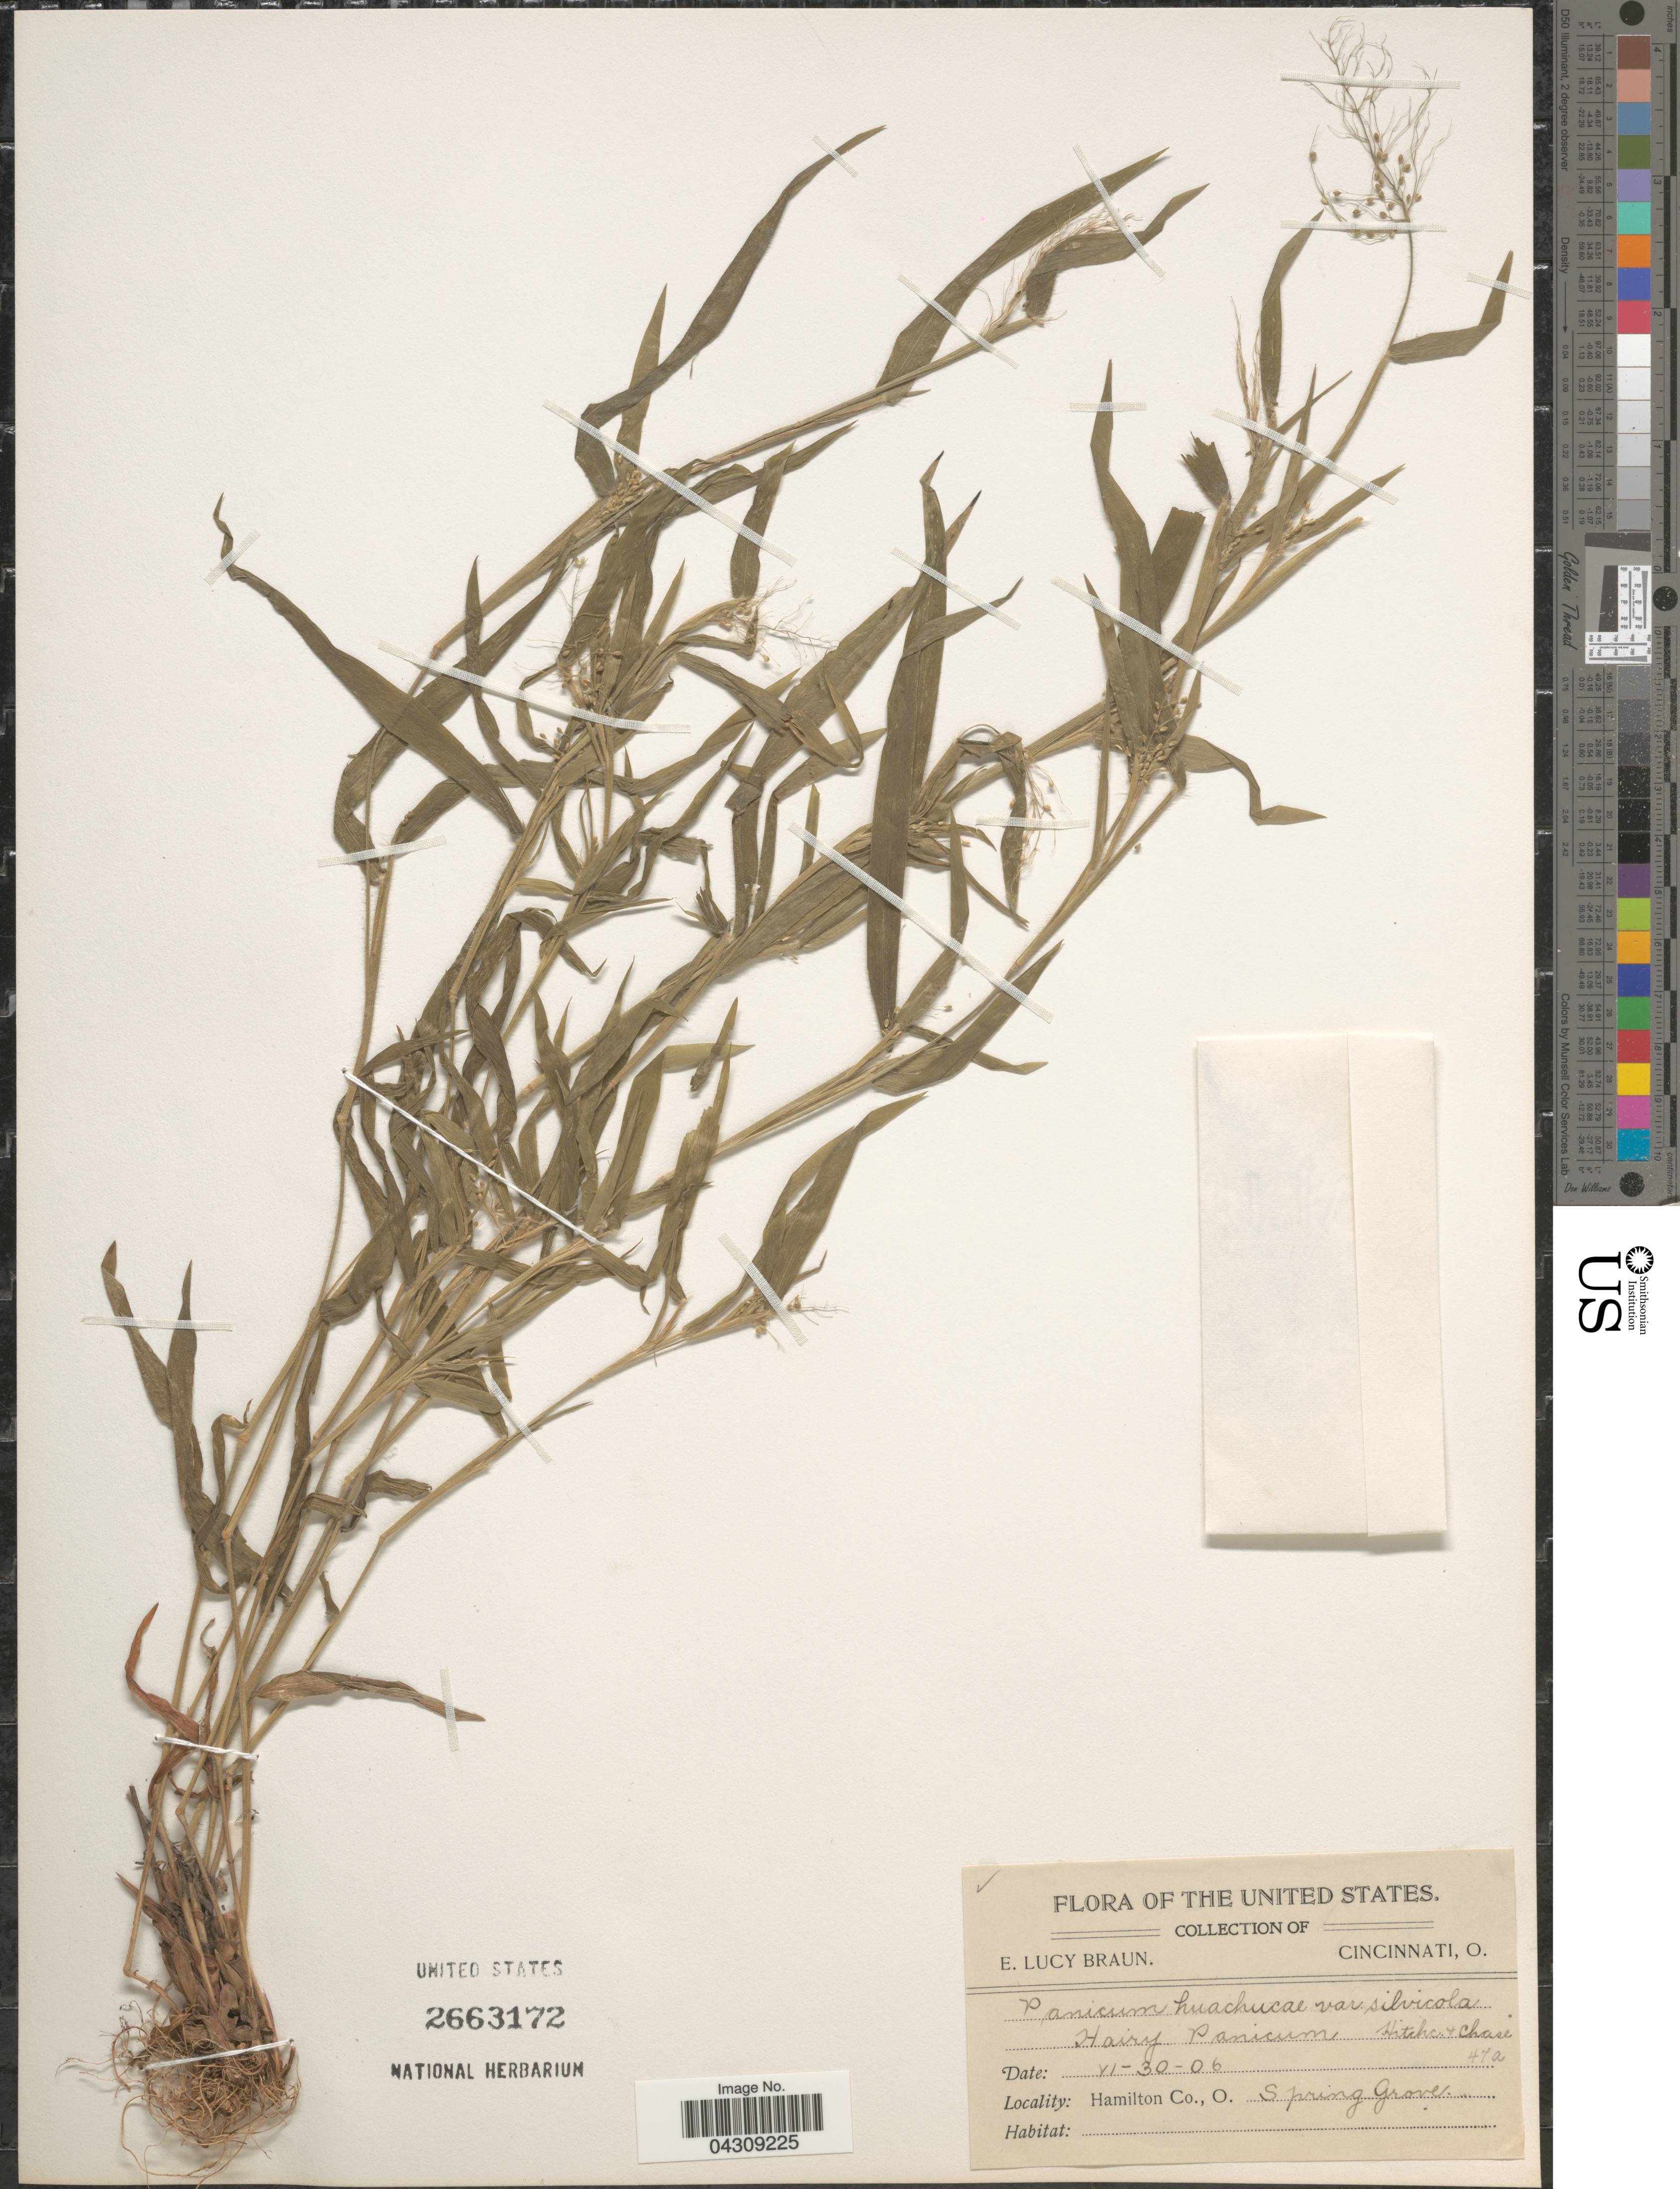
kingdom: Plantae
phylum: Tracheophyta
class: Liliopsida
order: Poales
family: Poaceae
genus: Dichanthelium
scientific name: Dichanthelium acuminatum var. acuminatum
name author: (Sw.) Gould & C.A. Clark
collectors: E. L. Braun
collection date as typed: Transcribed d/m/y: 30/6/6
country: United States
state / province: Ohio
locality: Hamilton Co. Spring Grove.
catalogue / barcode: US 2663172